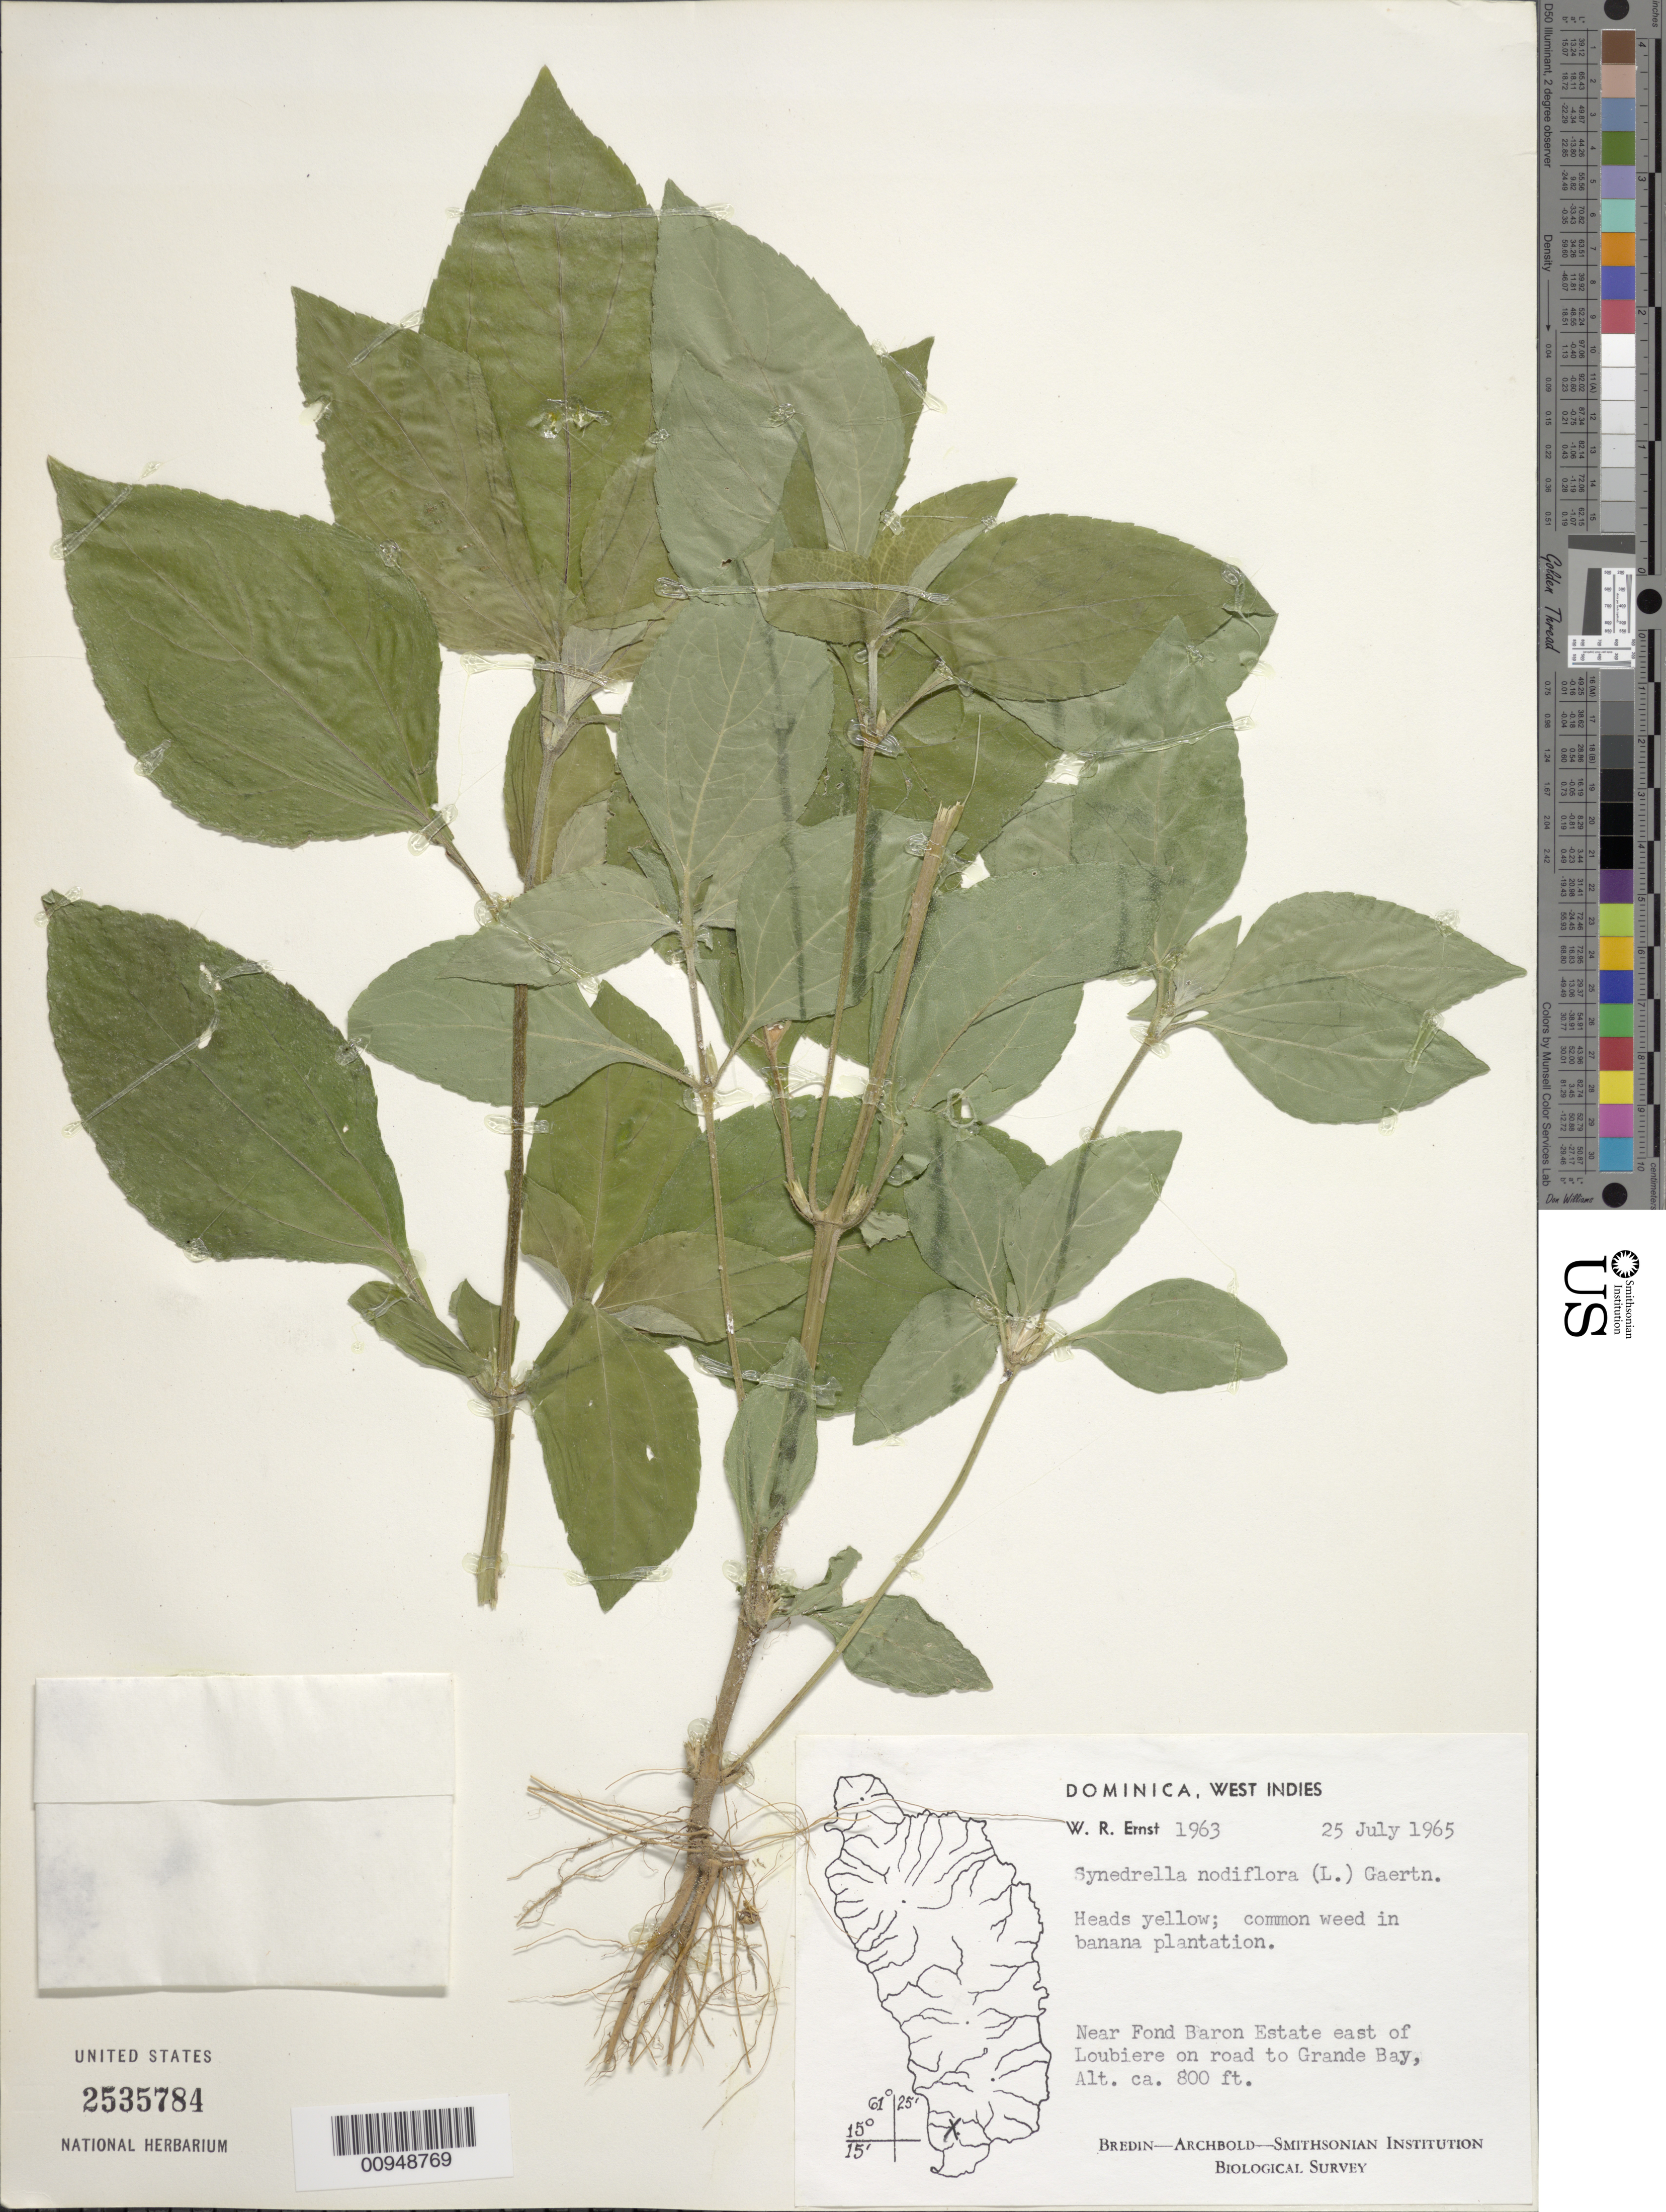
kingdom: Plantae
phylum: Tracheophyta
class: Magnoliopsida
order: Asterales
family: Asteraceae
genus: Synedrella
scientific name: Synedrella nodiflora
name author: (L.) Gaertn.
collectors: W. R. Ernst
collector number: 1963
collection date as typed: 25 Jul 1965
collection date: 1965-07-25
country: Dominica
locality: Near Fond Baron Estate, E of Loubiere on road to Grande Bay, banana plantation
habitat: Banana plantation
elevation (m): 244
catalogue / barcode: US 2535784